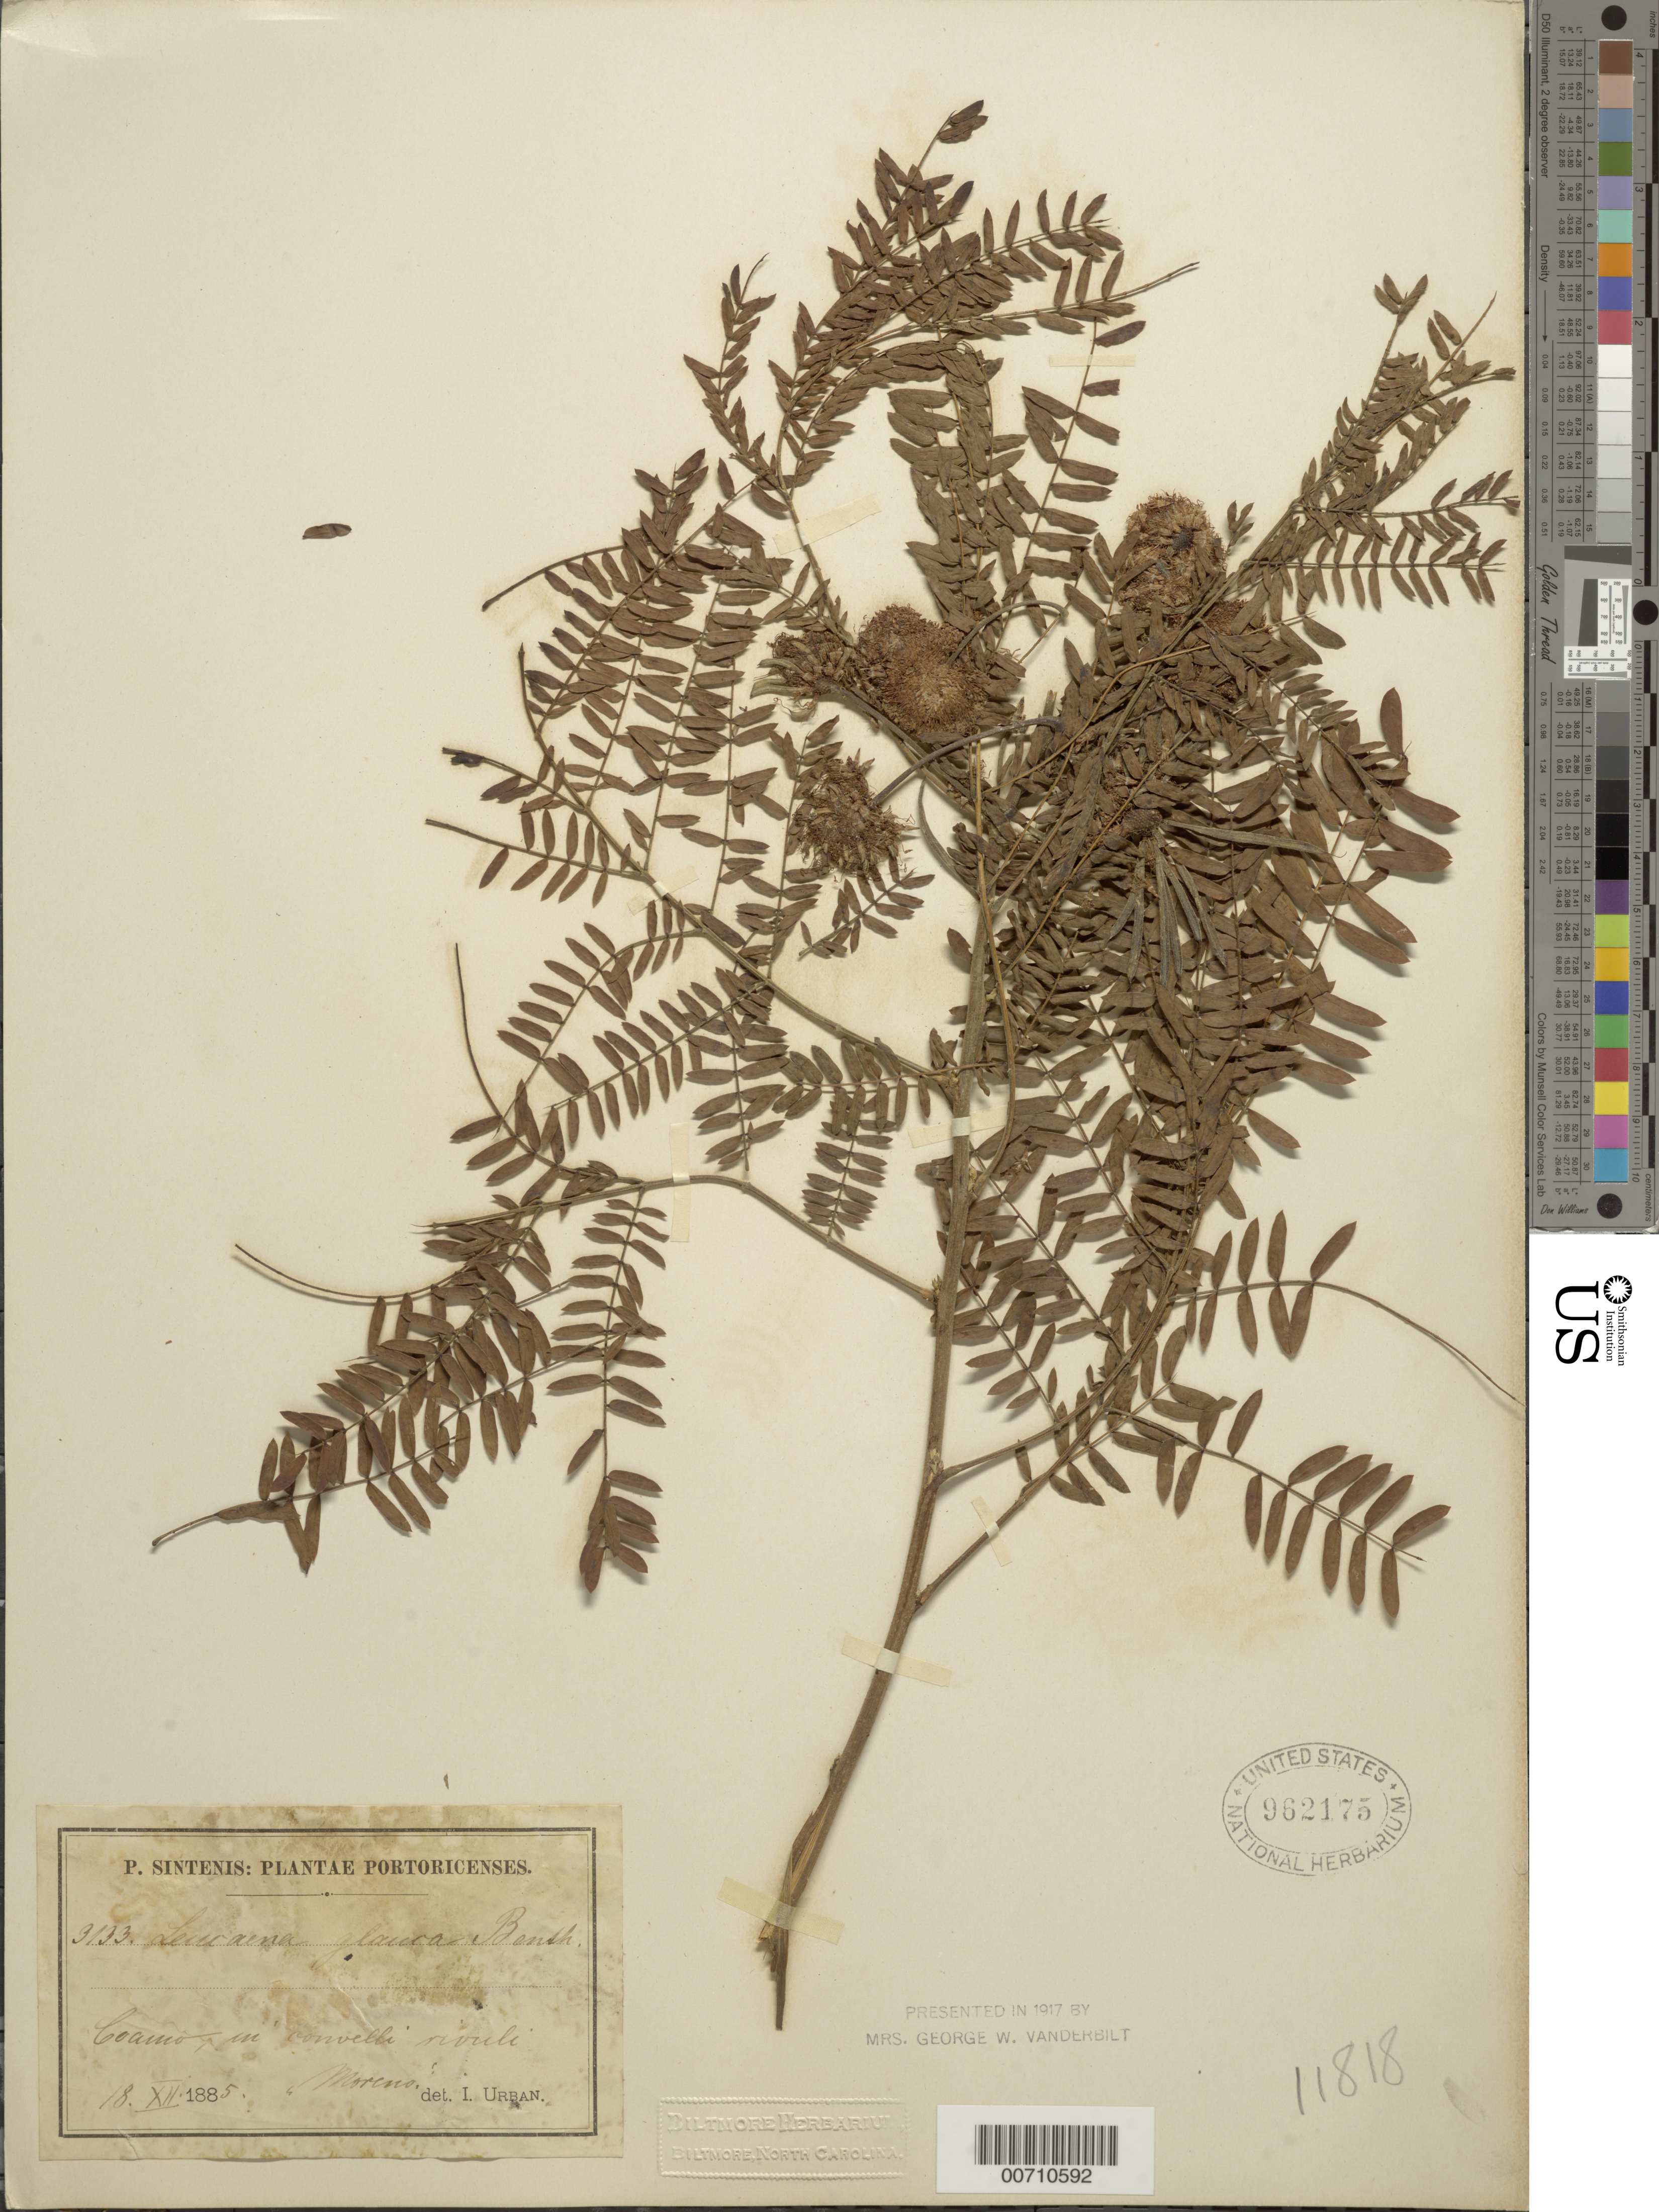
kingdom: Plantae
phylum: Tracheophyta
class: Magnoliopsida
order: Fabales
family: Fabaceae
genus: Leucaena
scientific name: Leucaena leucocephala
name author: (Lam.) de Wit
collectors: P. Sintenis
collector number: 3133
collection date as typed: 18 Dec 1885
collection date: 1885-12-18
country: Puerto Rico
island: Greater Antilles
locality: Coamo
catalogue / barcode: US 962175